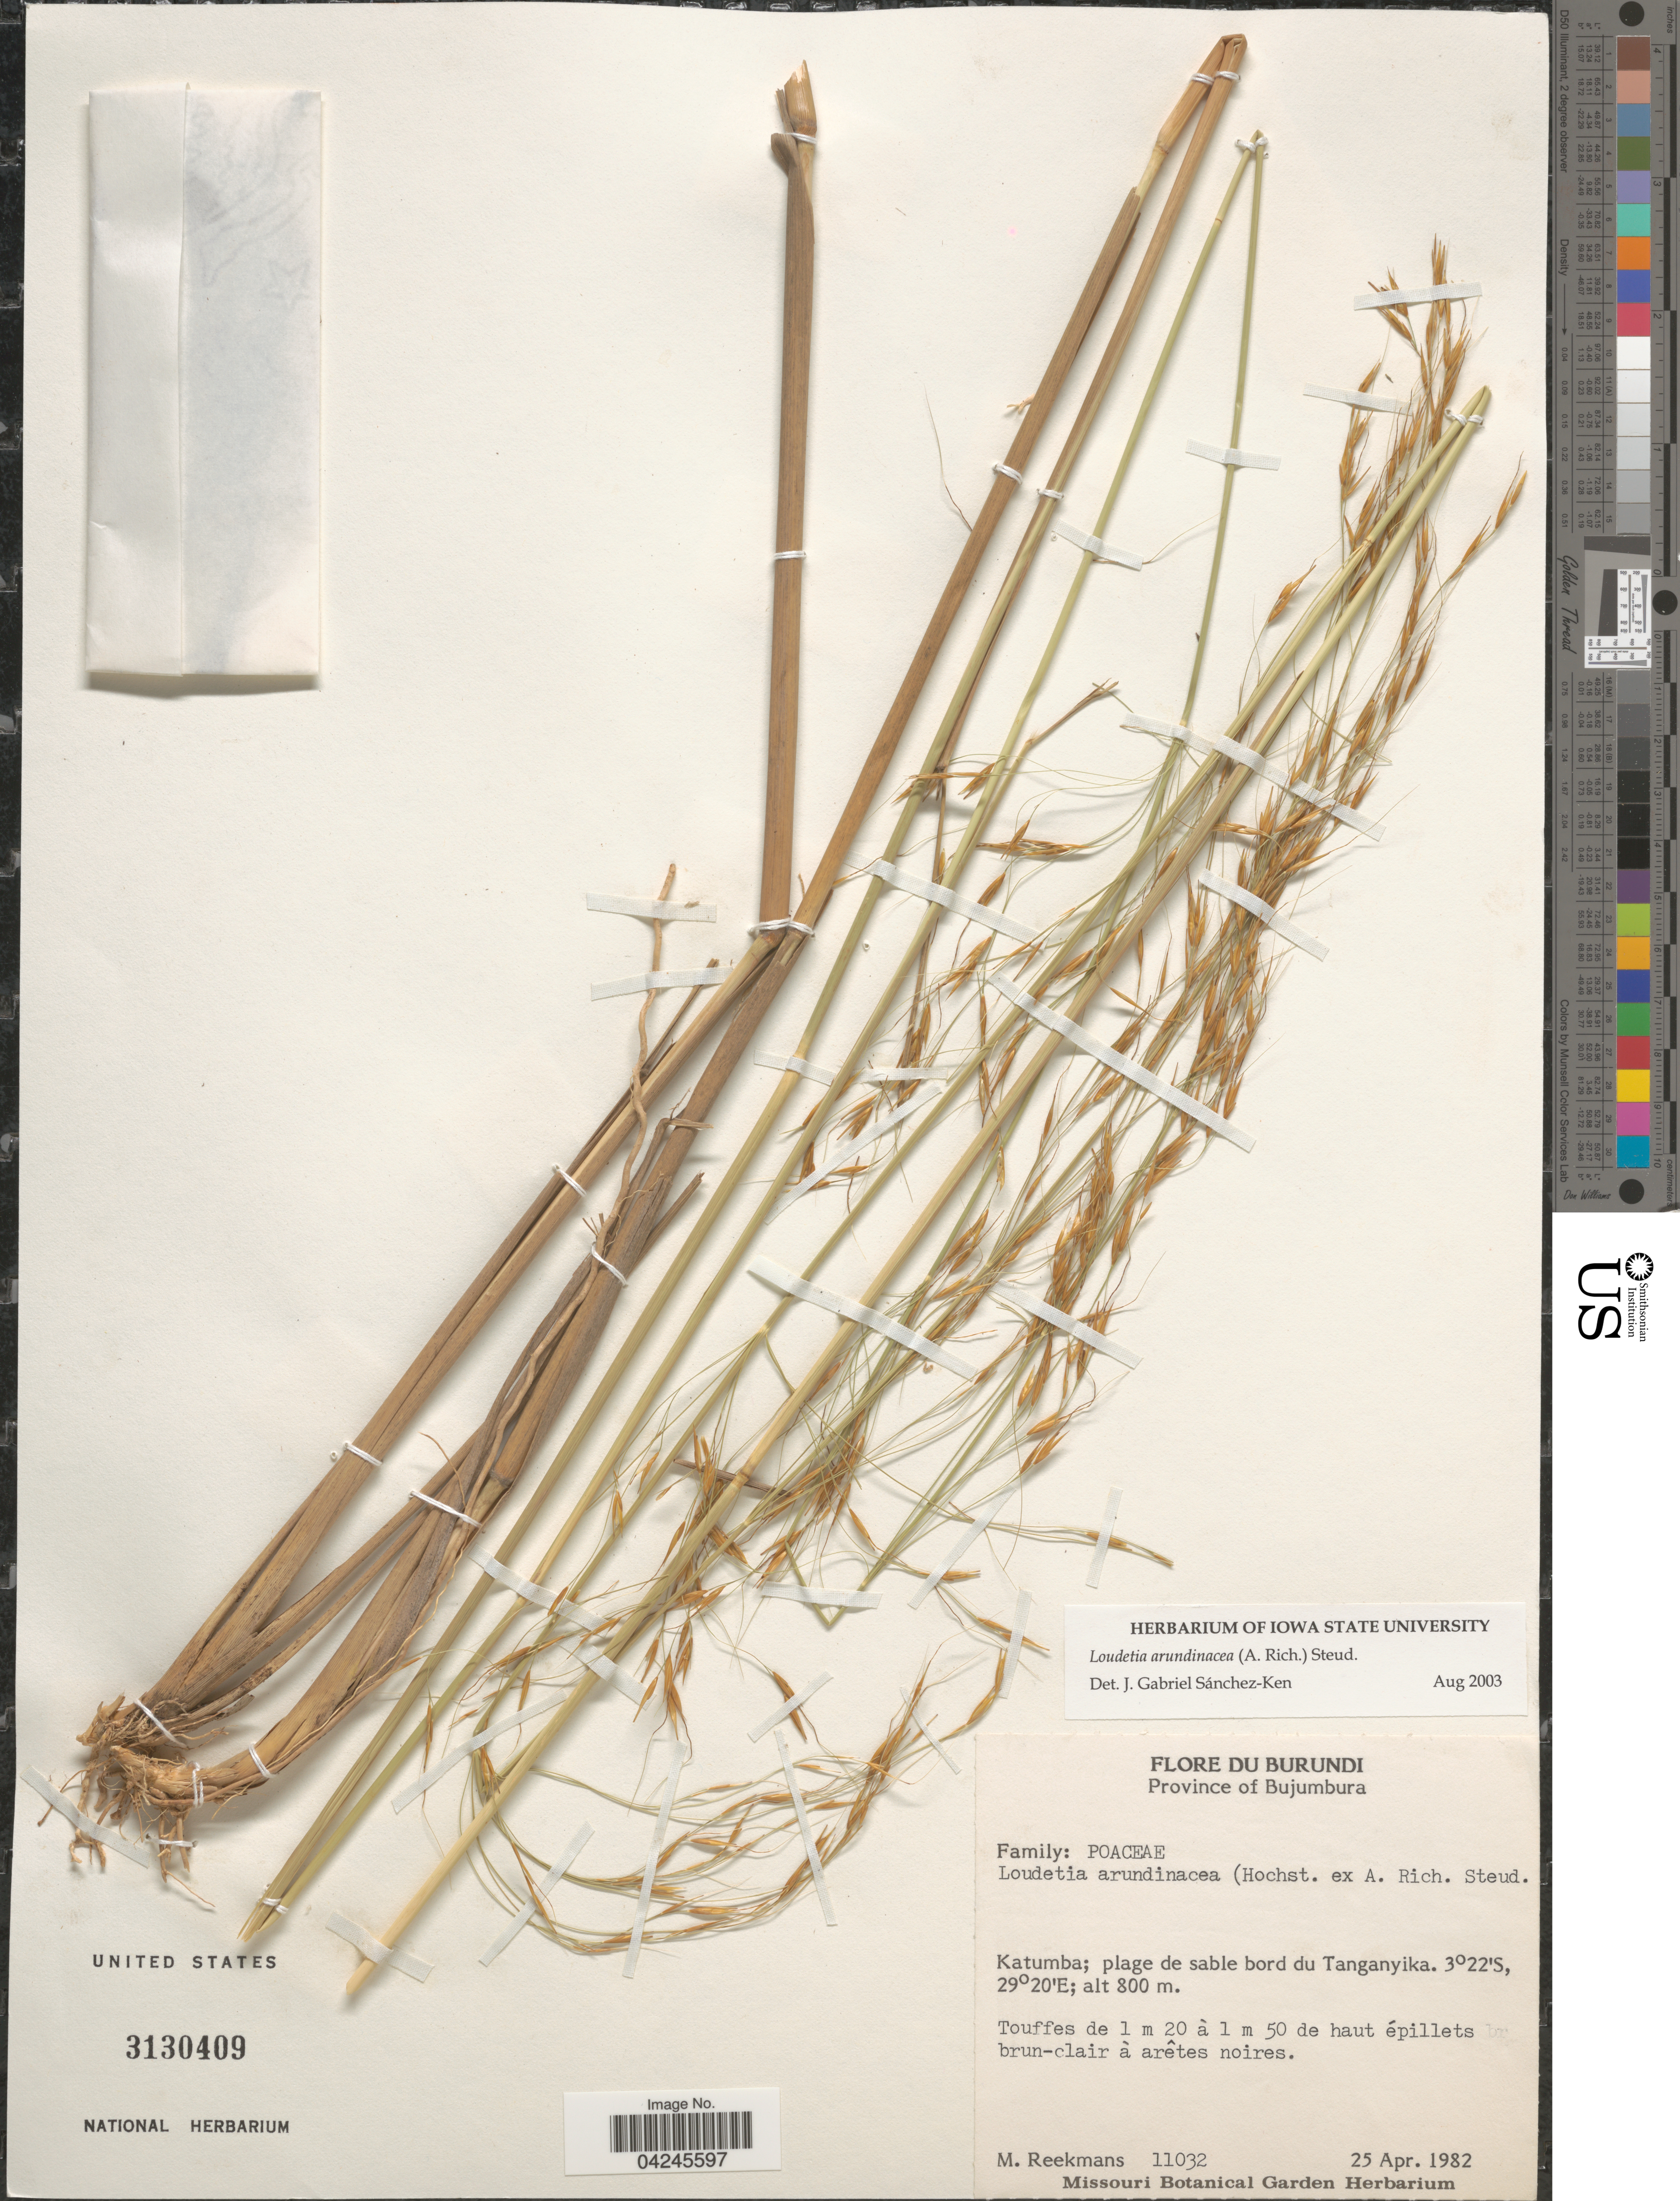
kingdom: Plantae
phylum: Tracheophyta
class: Liliopsida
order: Poales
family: Poaceae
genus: Loudetia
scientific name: Loudetia arundinacea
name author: (Hochst. ex A. Rich.) Steud.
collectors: M. Reekmans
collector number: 11032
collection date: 1982-04-25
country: Burundi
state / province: Bujumura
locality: Province of Bujumbura. Katumba; plage de sable bord du Tanganyika.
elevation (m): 800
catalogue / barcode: US 3130409